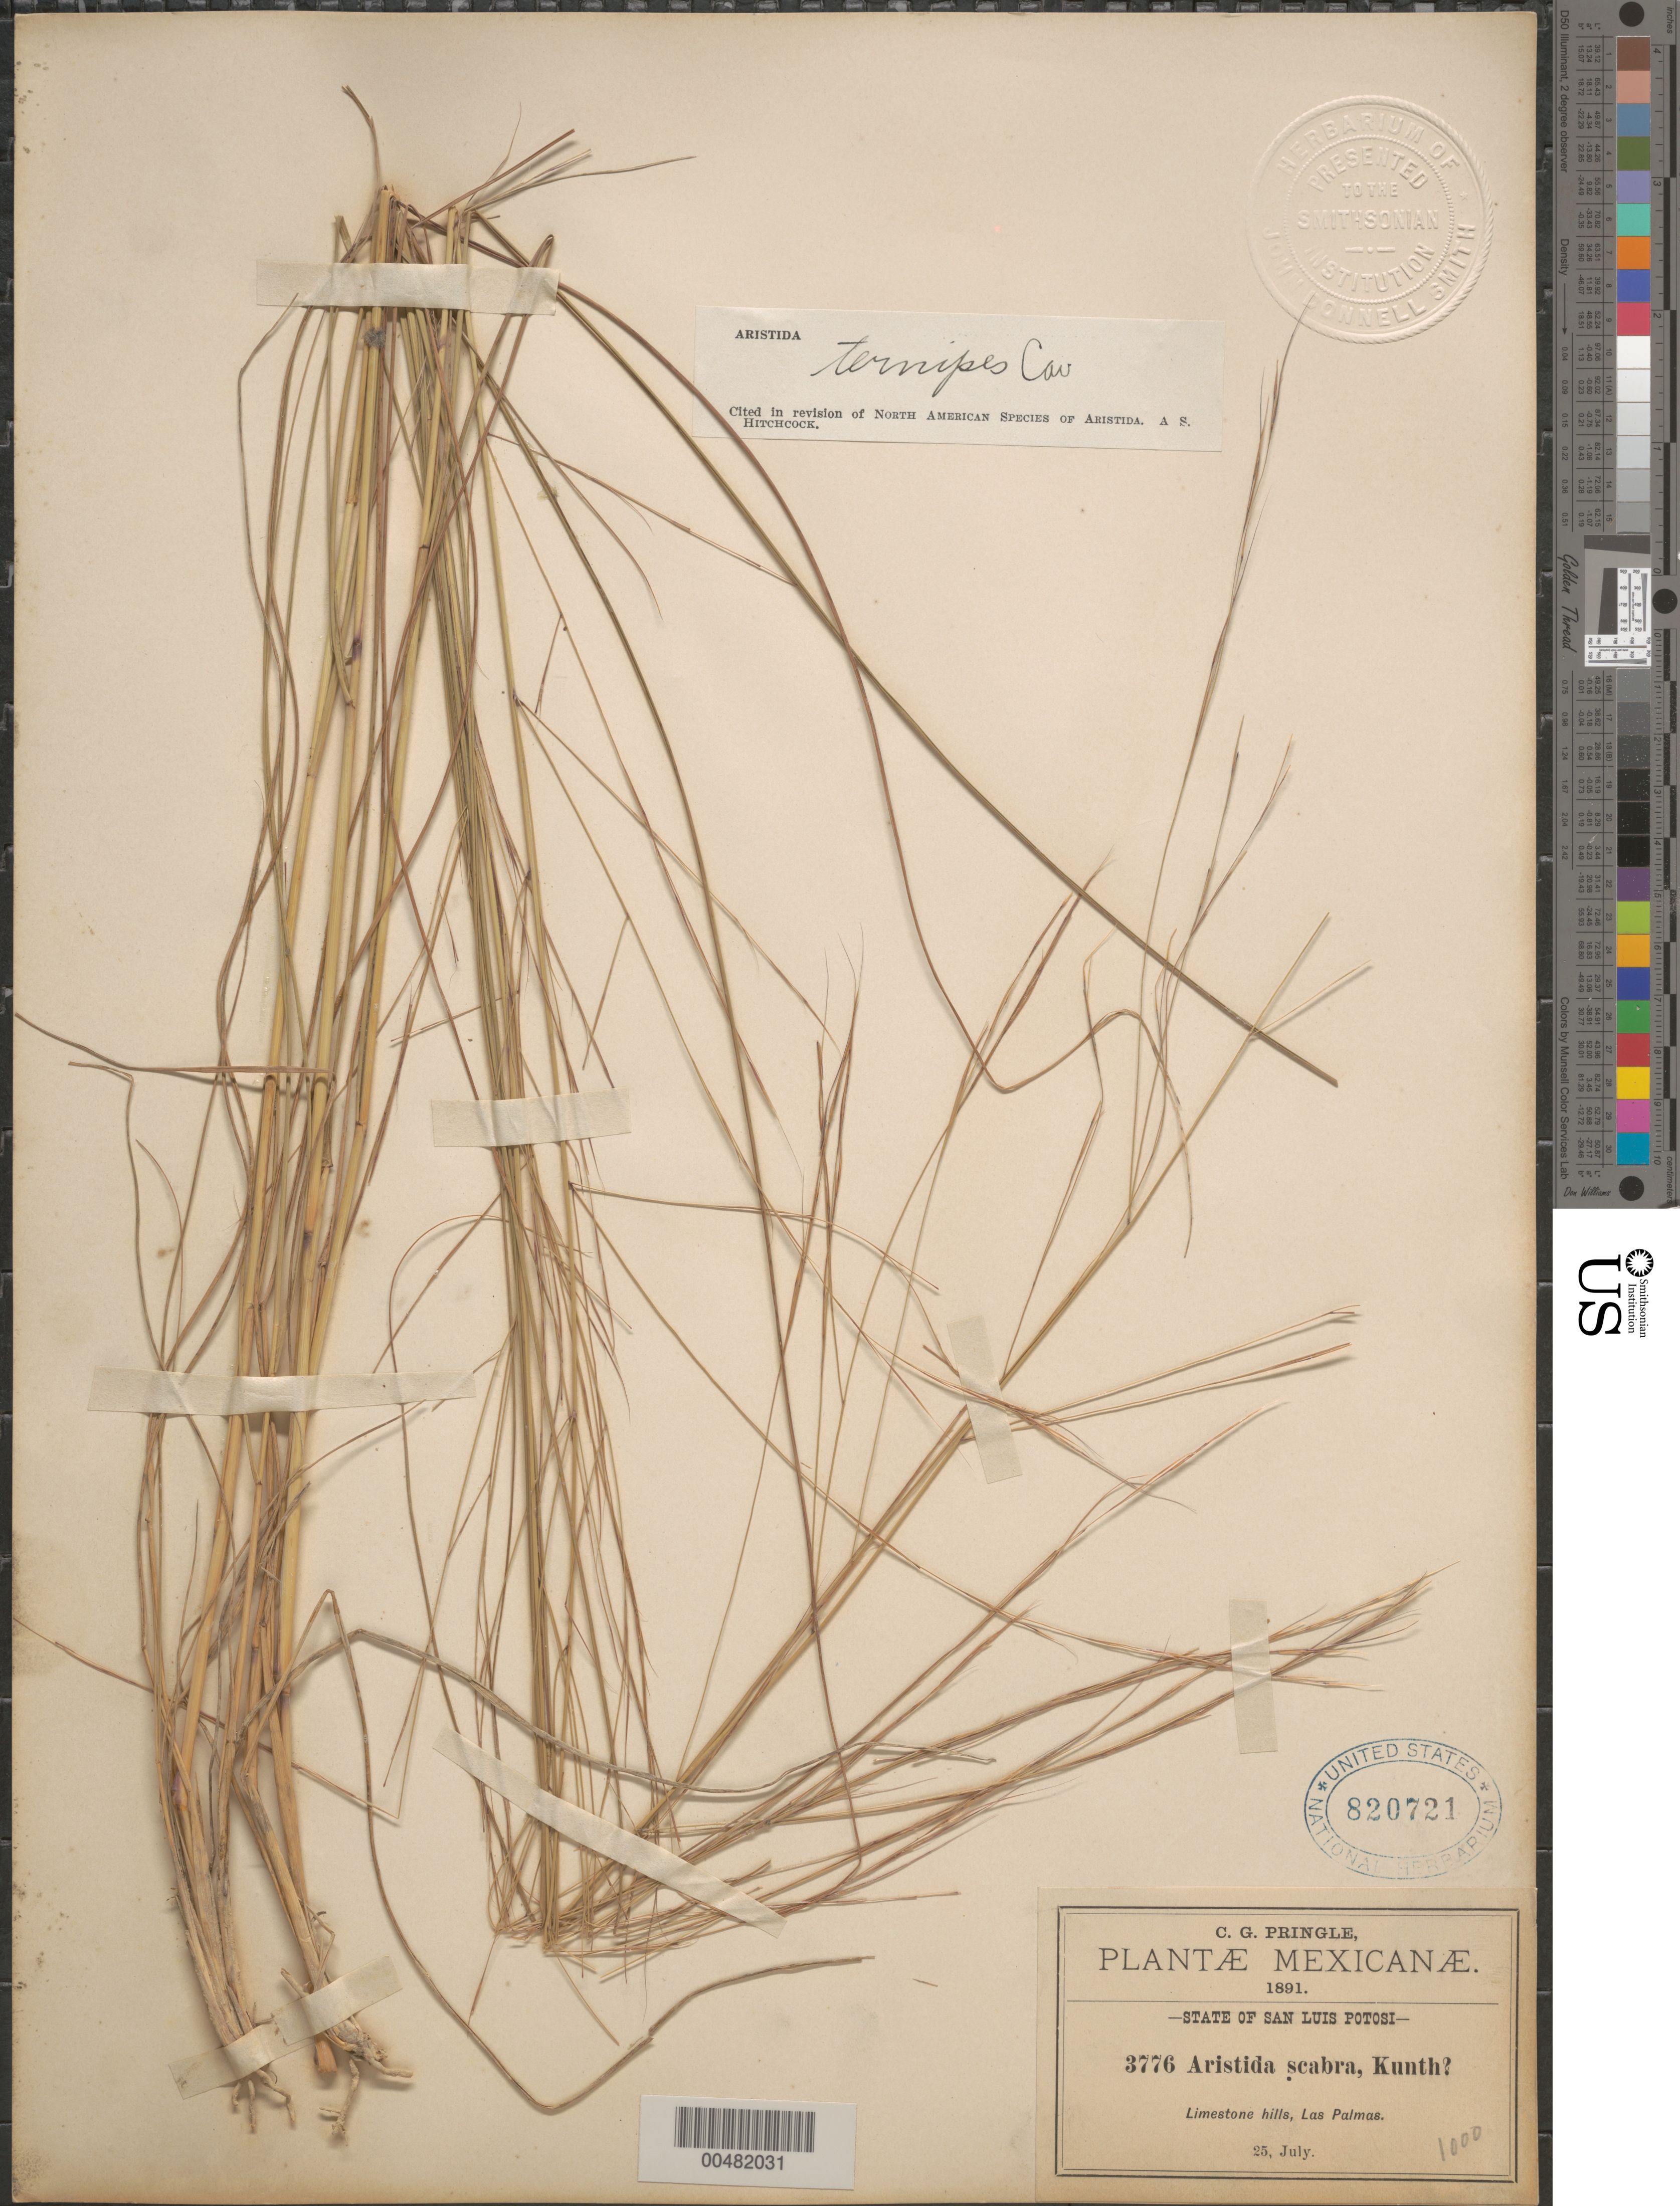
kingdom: Plantae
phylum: Tracheophyta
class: Liliopsida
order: Poales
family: Poaceae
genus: Aristida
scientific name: Aristida ternipes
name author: Cav.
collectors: C. G. Pringle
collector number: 3776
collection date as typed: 25 Jul 1891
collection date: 1891-07-25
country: Mexico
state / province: San Luis Potosi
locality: Las Palmas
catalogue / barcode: US 820721